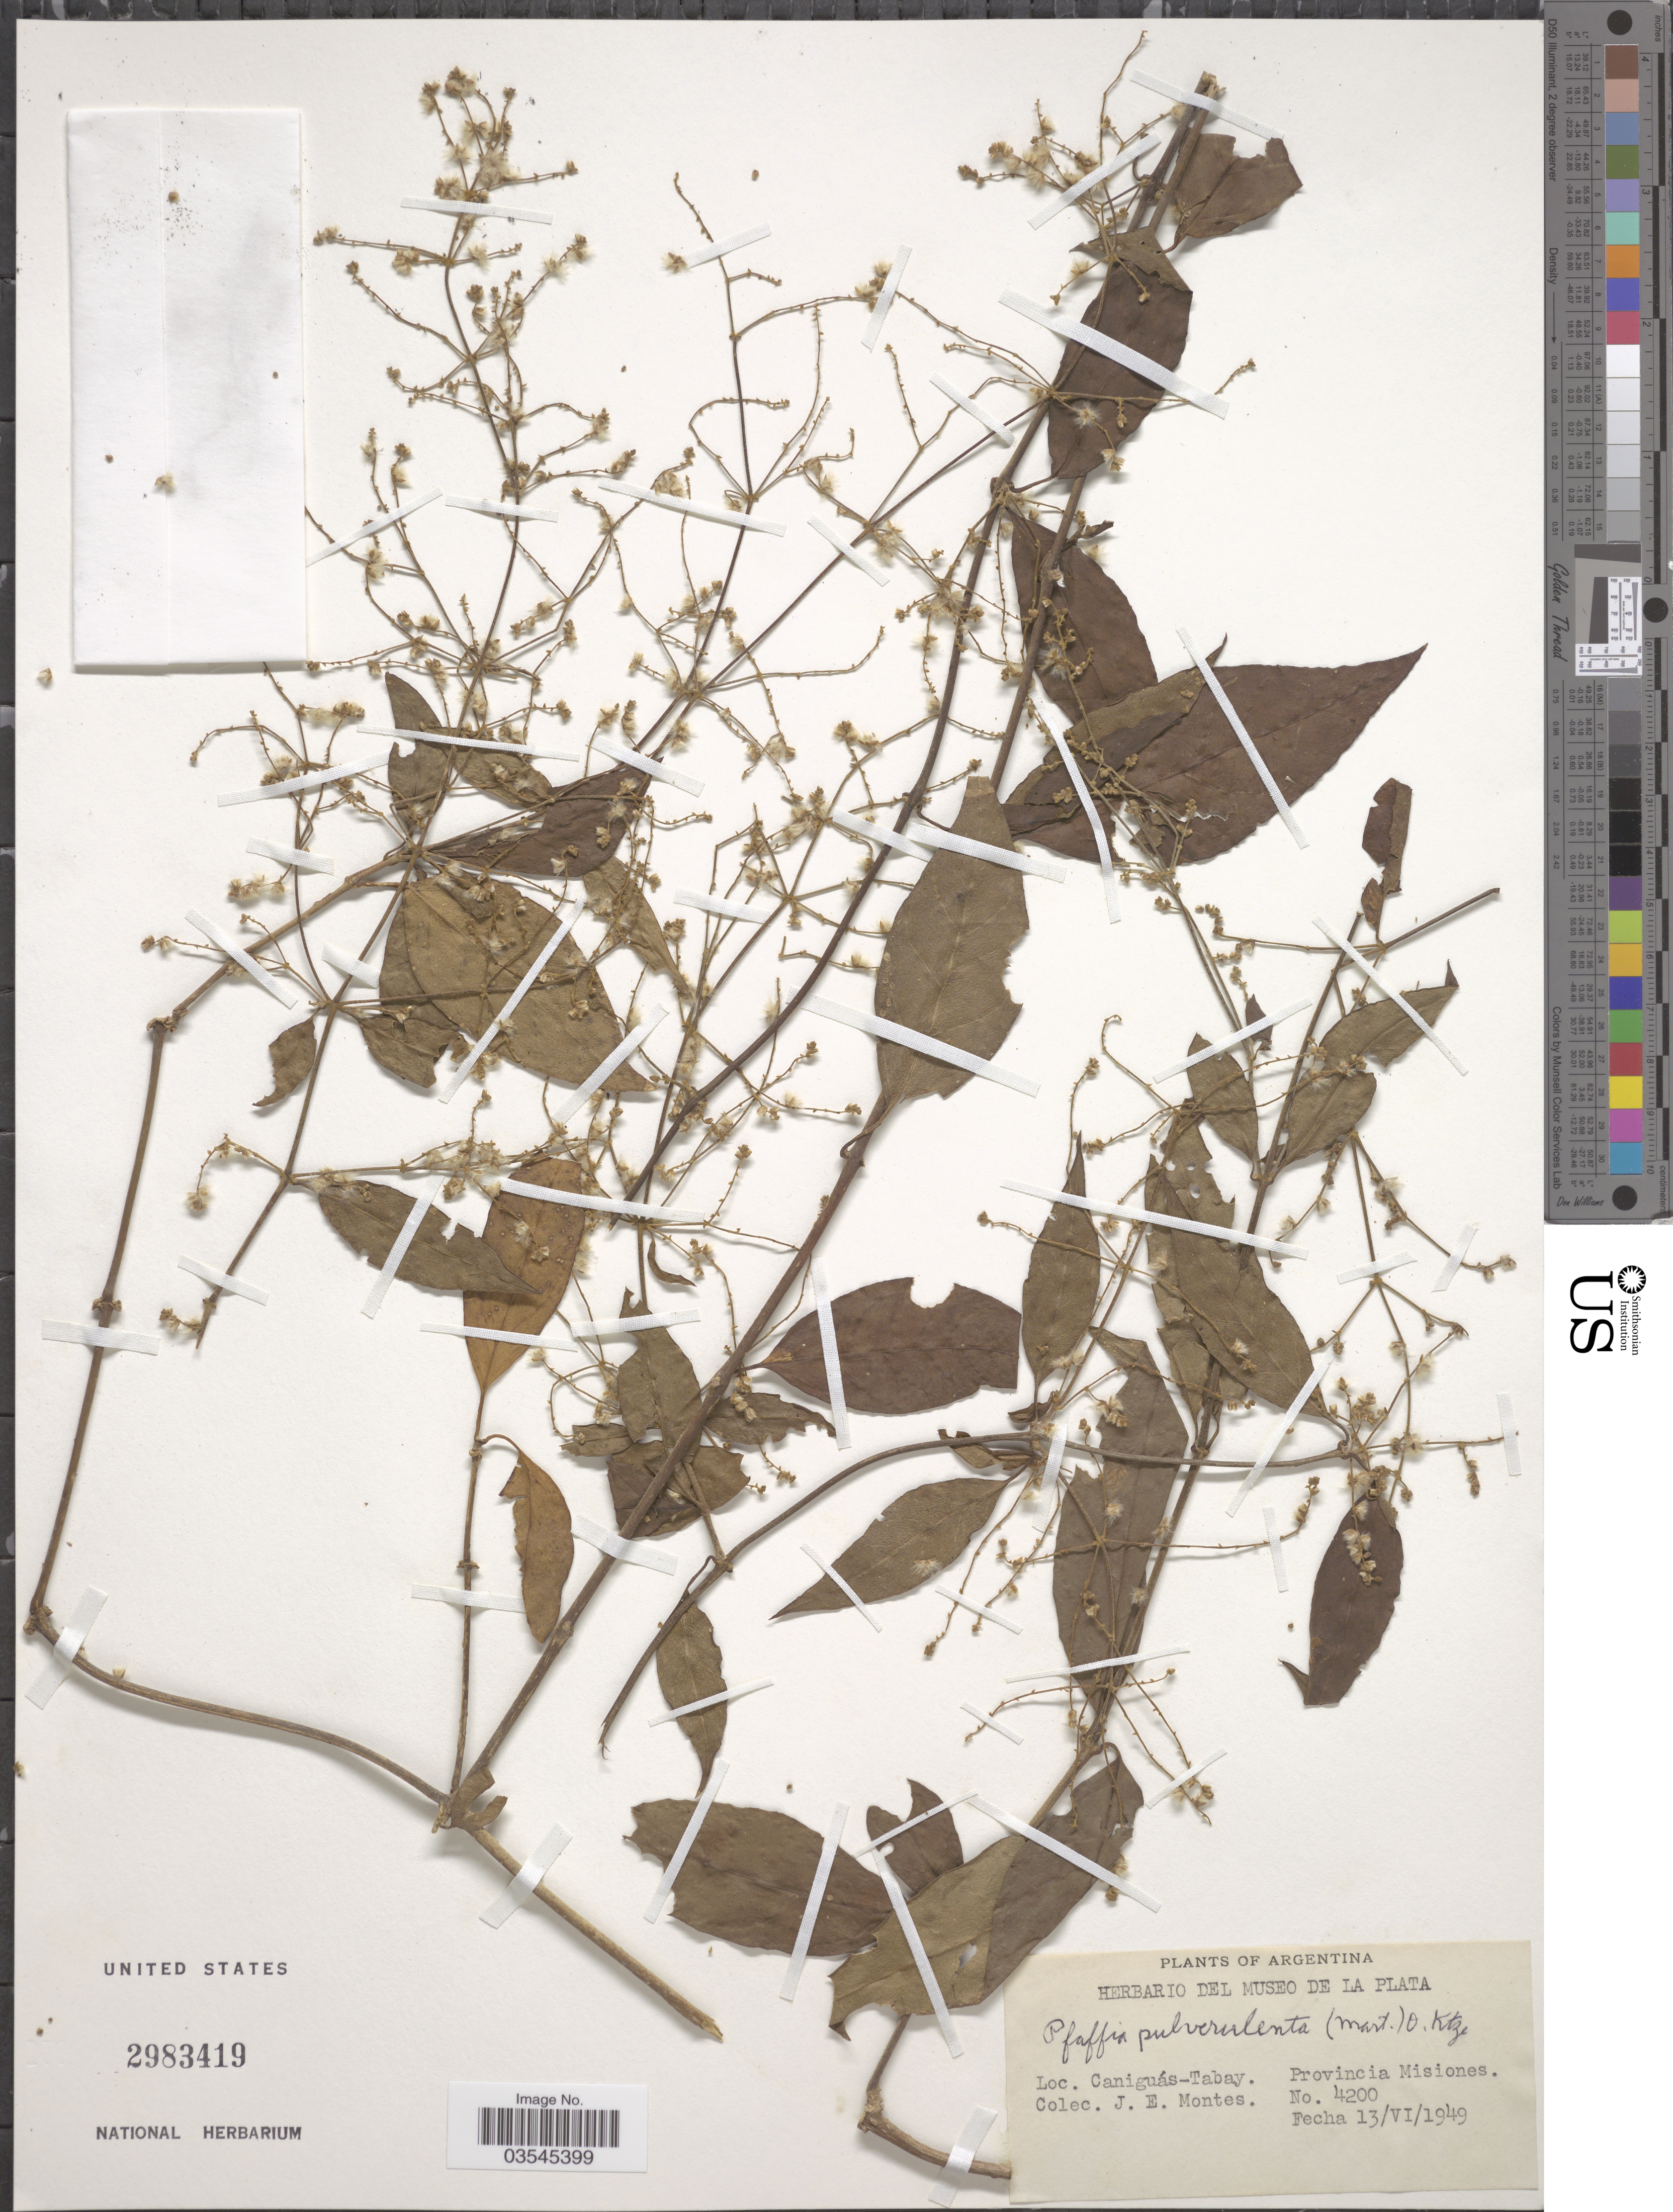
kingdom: Plantae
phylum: Tracheophyta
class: Magnoliopsida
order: Caryophyllales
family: Amaranthaceae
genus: Pfaffia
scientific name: Pfaffia pulverulenta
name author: Kuntze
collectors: J. E. Montes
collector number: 4200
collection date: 1949-06-13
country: Argentina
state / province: Misiones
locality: Caniguás-Tabay.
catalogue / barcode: US 2983419